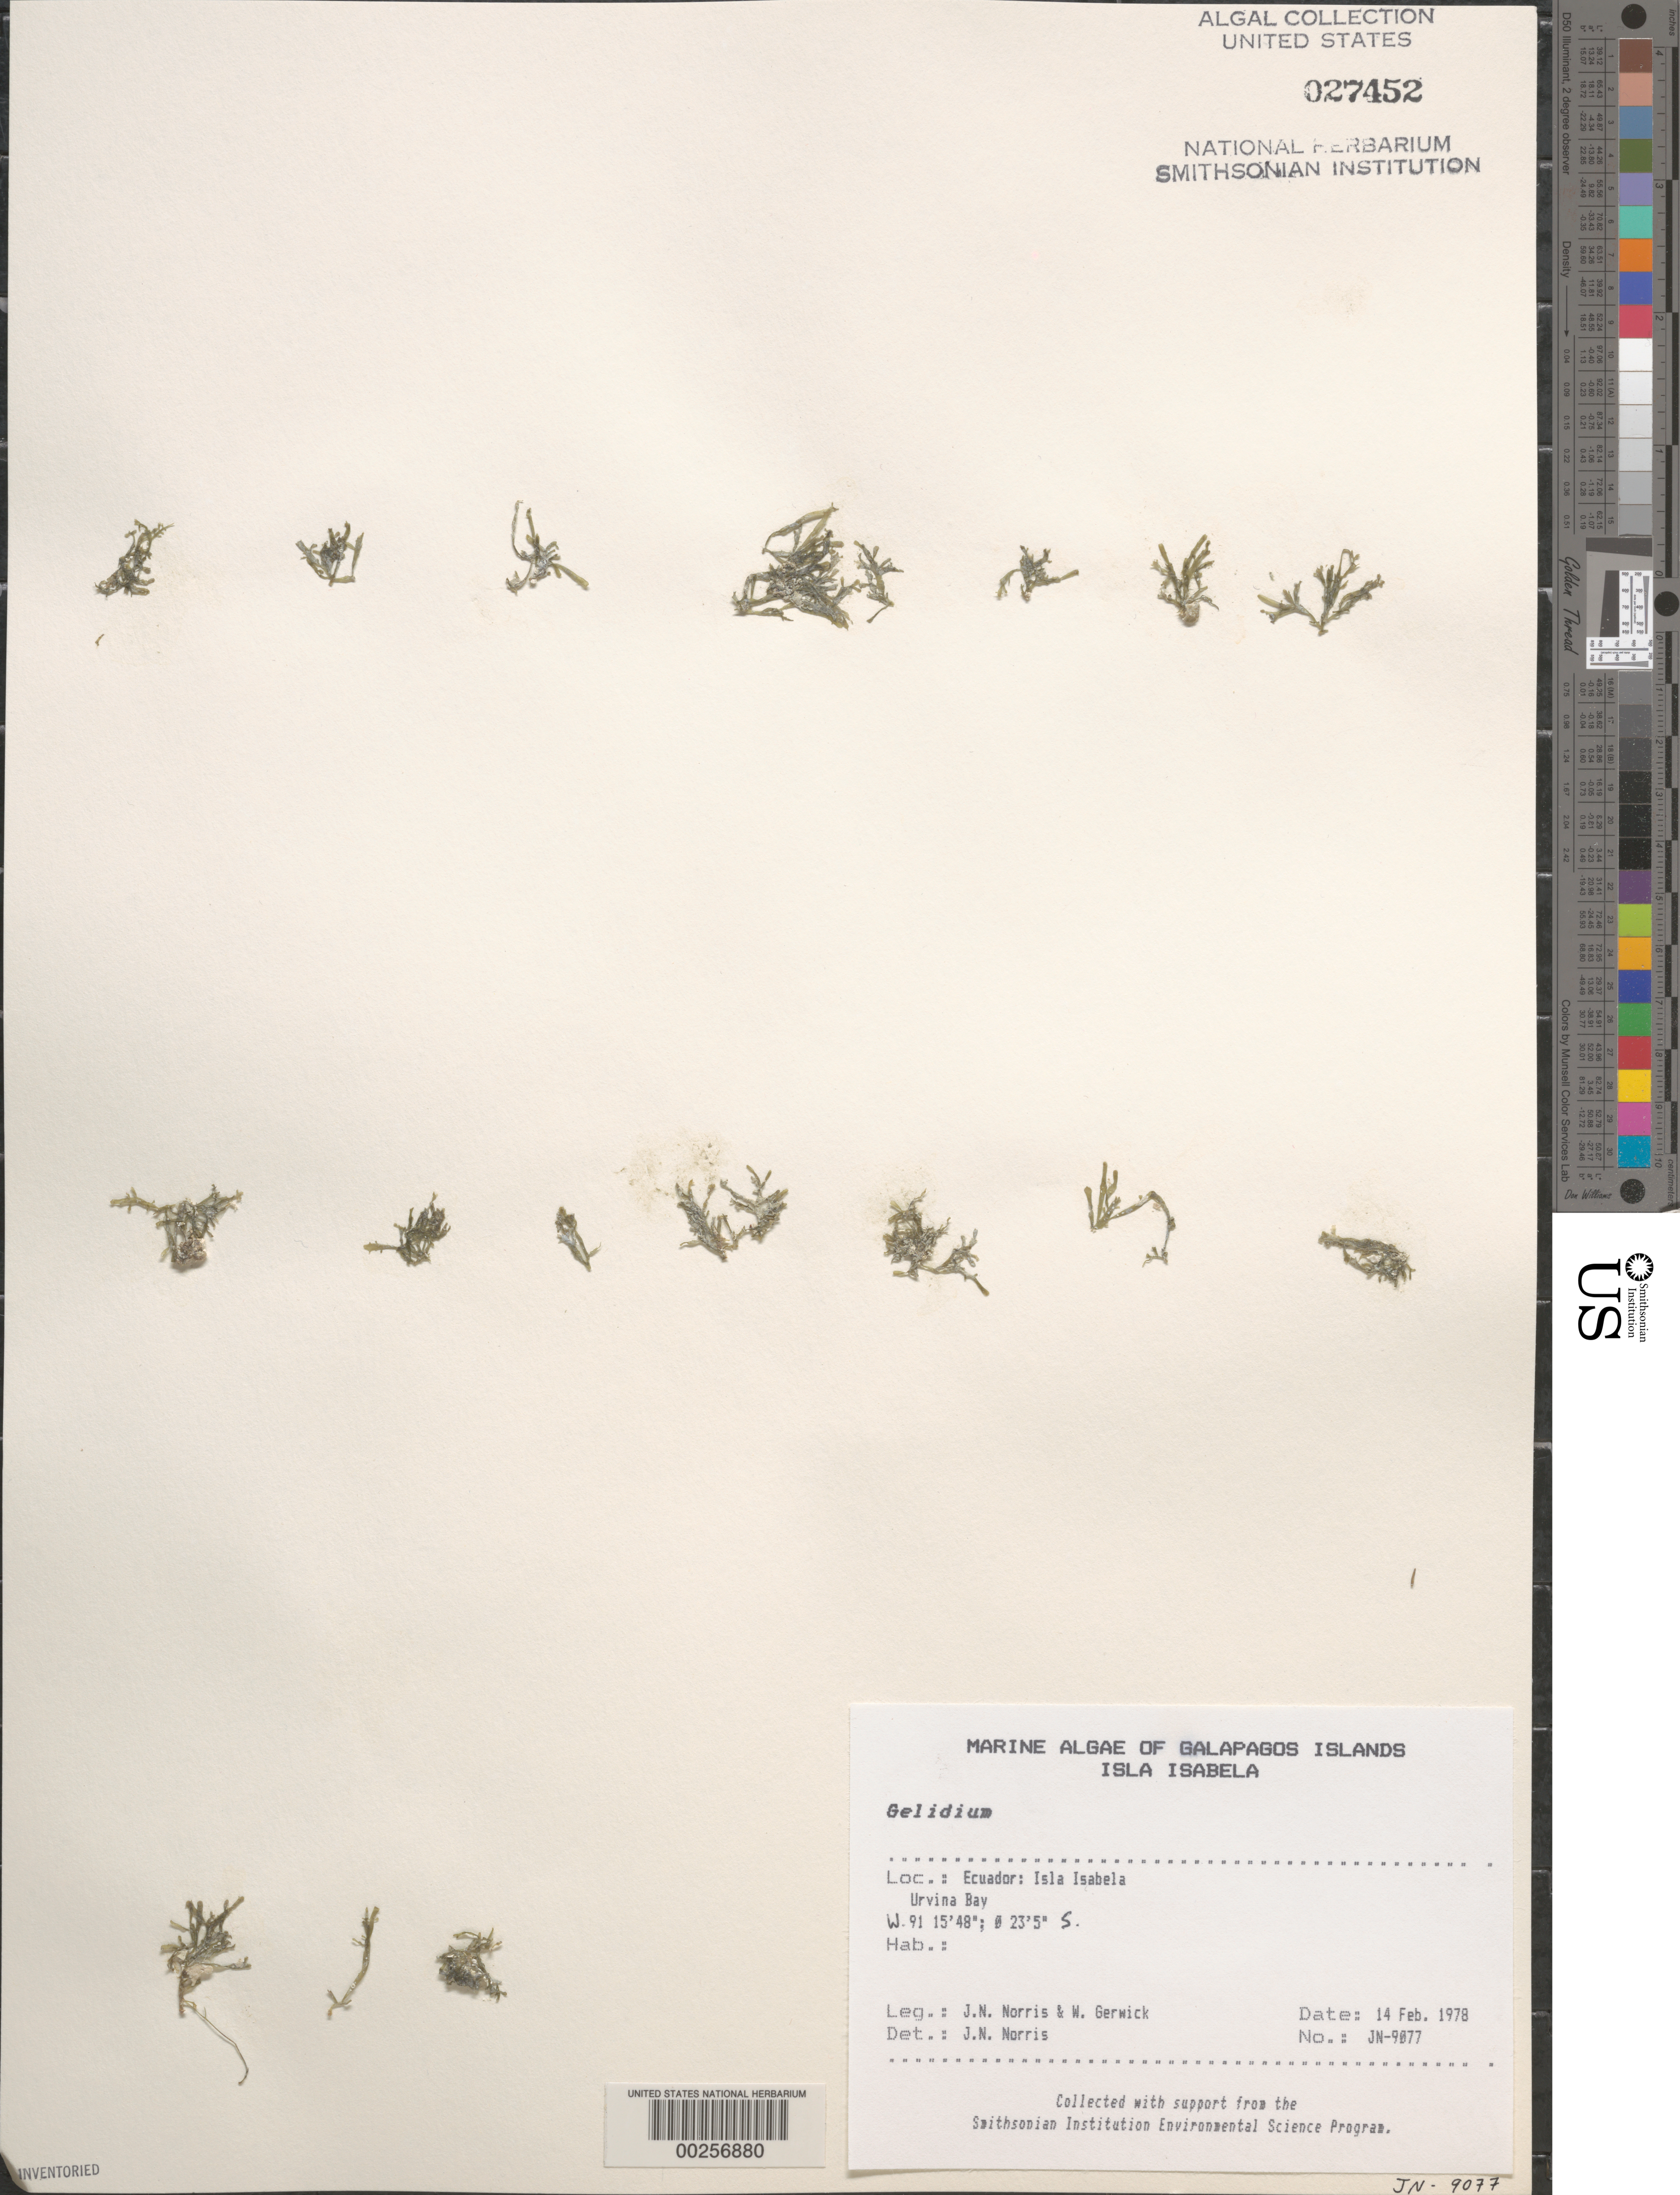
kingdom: Plantae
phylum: Rhodophyta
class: Florideophyceae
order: Gelidiales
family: Gelidiaceae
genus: Gelidium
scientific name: Gelidium sp.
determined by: Norris, James N.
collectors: M. M. Littler & W. Gerwick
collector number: Jn-9077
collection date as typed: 14 Feb 1978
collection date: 1978-02-14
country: Ecuador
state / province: Colón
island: Isabela [Albemarle]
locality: Urvina Bay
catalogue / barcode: US 27452